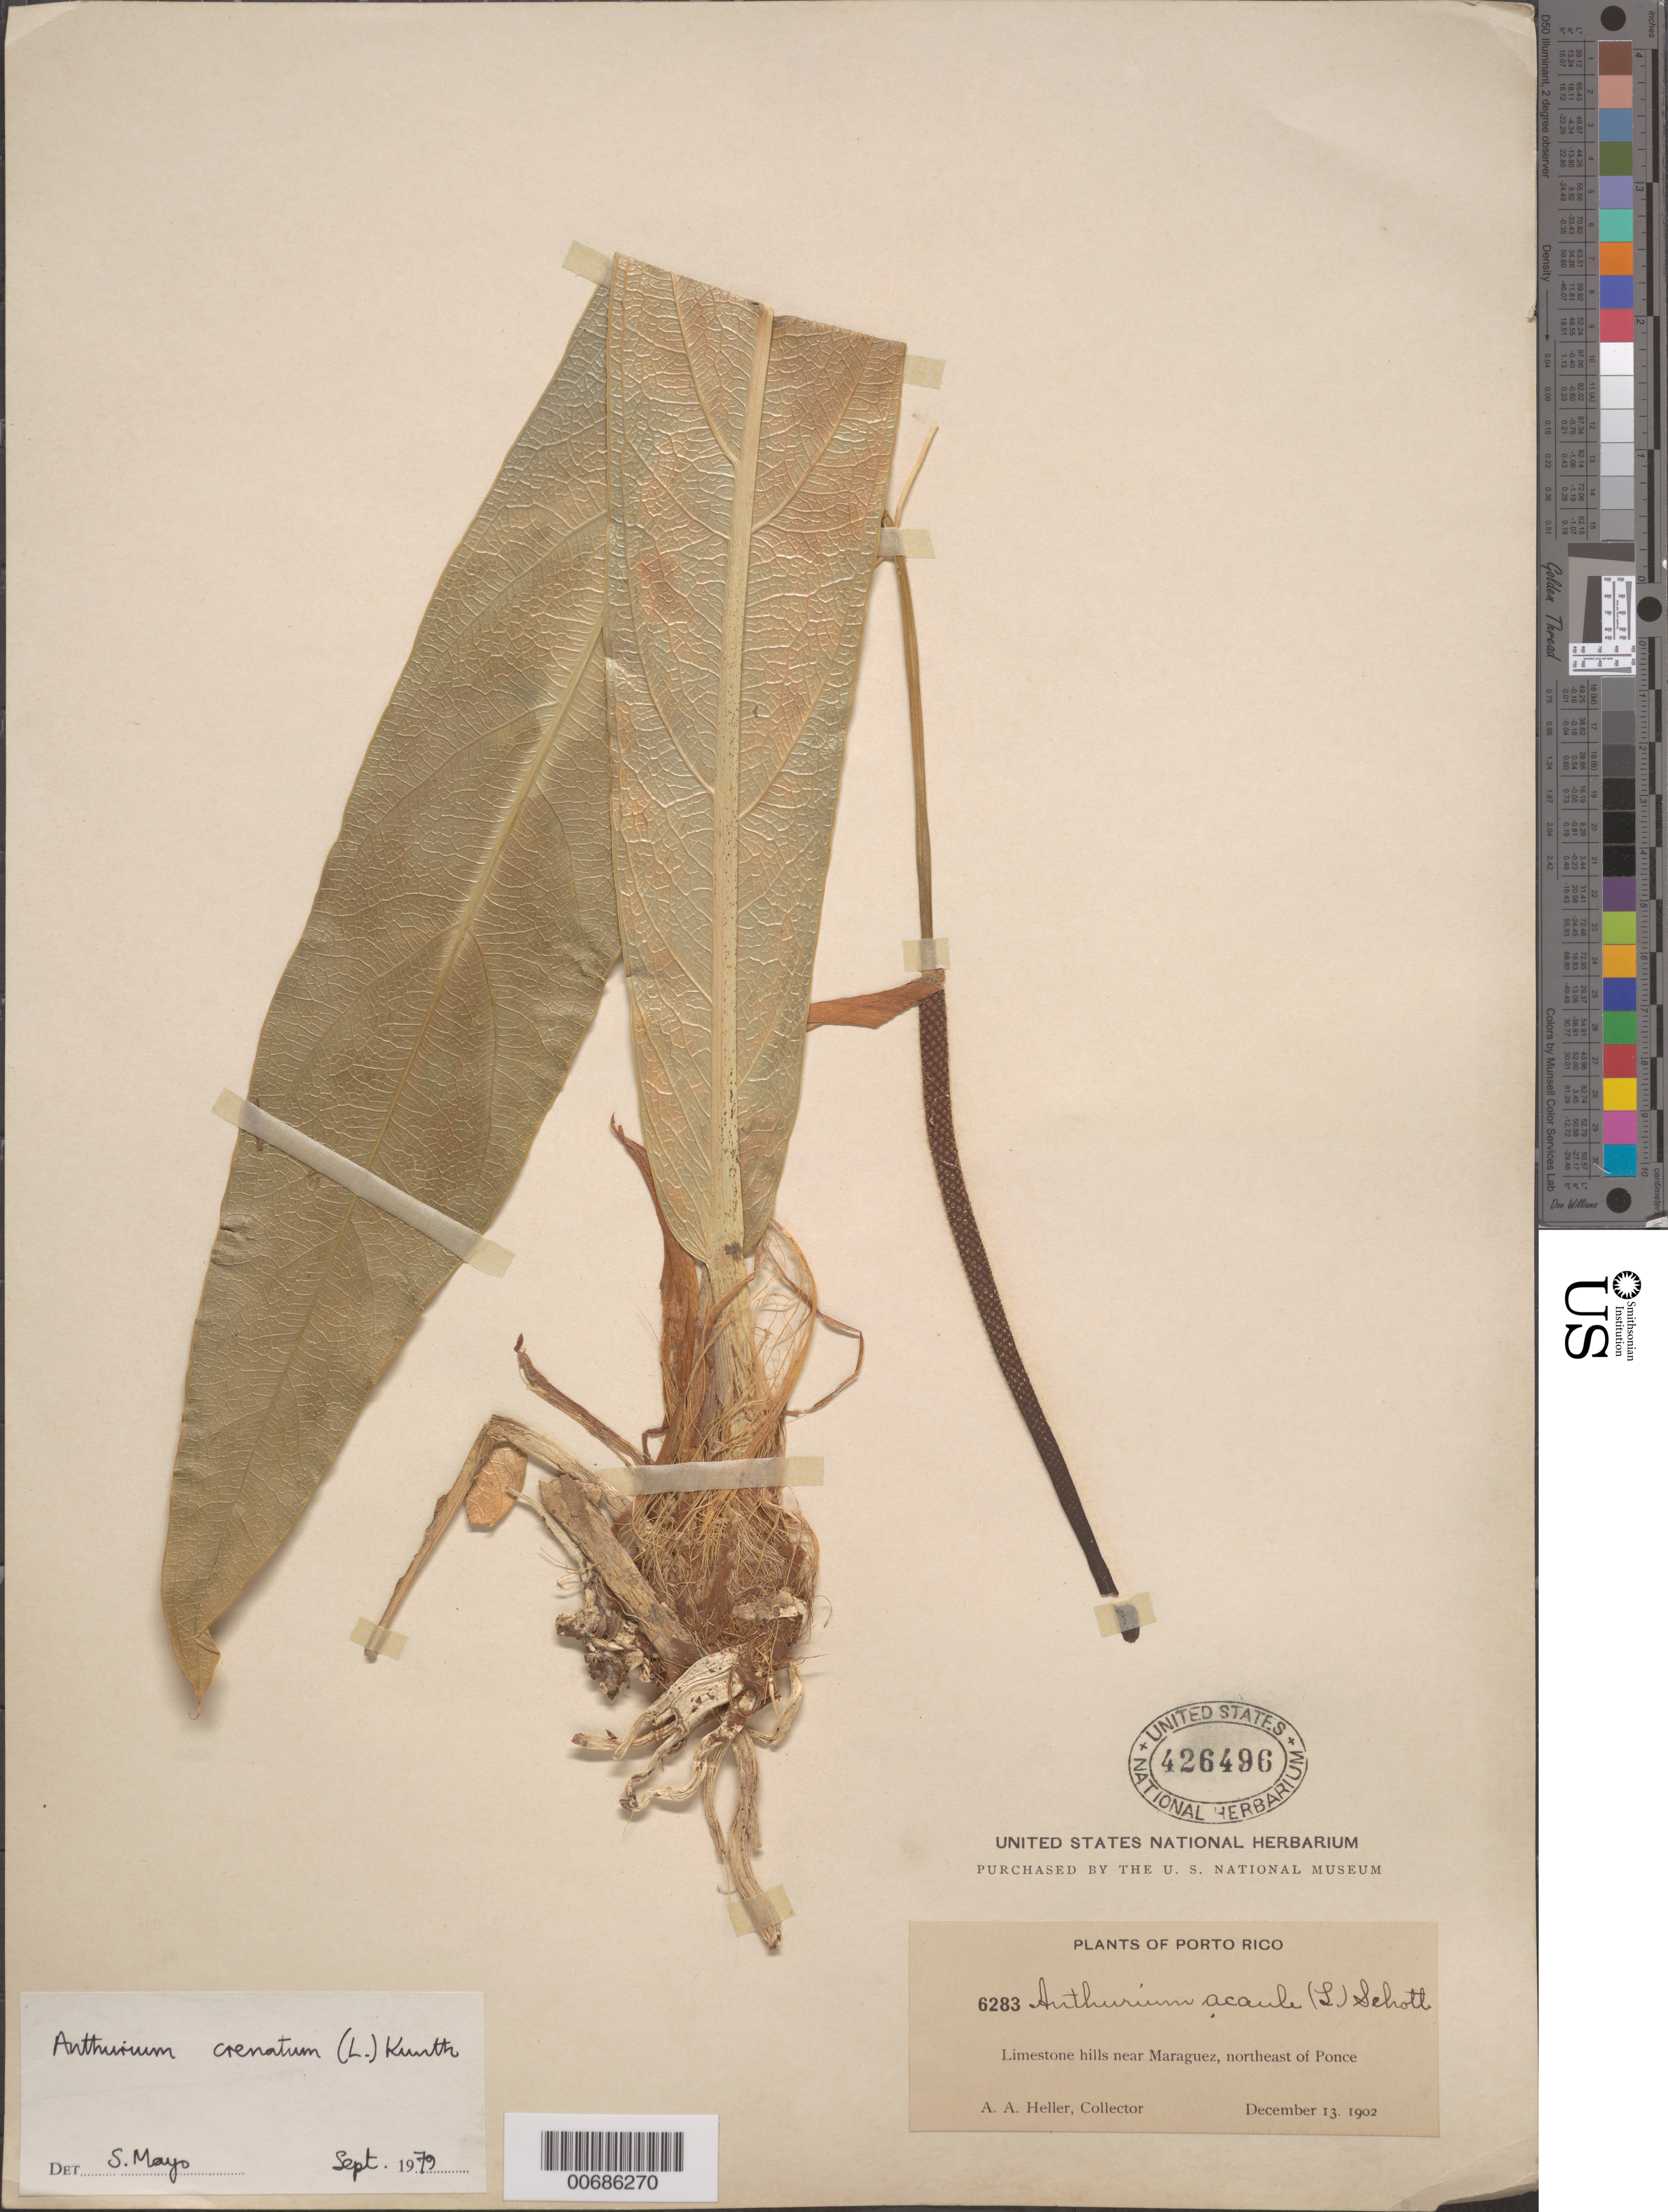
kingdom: Plantae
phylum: Tracheophyta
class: Liliopsida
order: Alismatales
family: Araceae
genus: Anthurium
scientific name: Anthurium crenatum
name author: (L.) Kunth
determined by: Mayo, S.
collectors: A. A. Heller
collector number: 6283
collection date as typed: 13 Dec 1902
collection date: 1902-12-13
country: Puerto Rico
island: Greater Antilles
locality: Maraquez, vic. Of; NE of Ponce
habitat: Limestone hills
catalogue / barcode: US 2496496